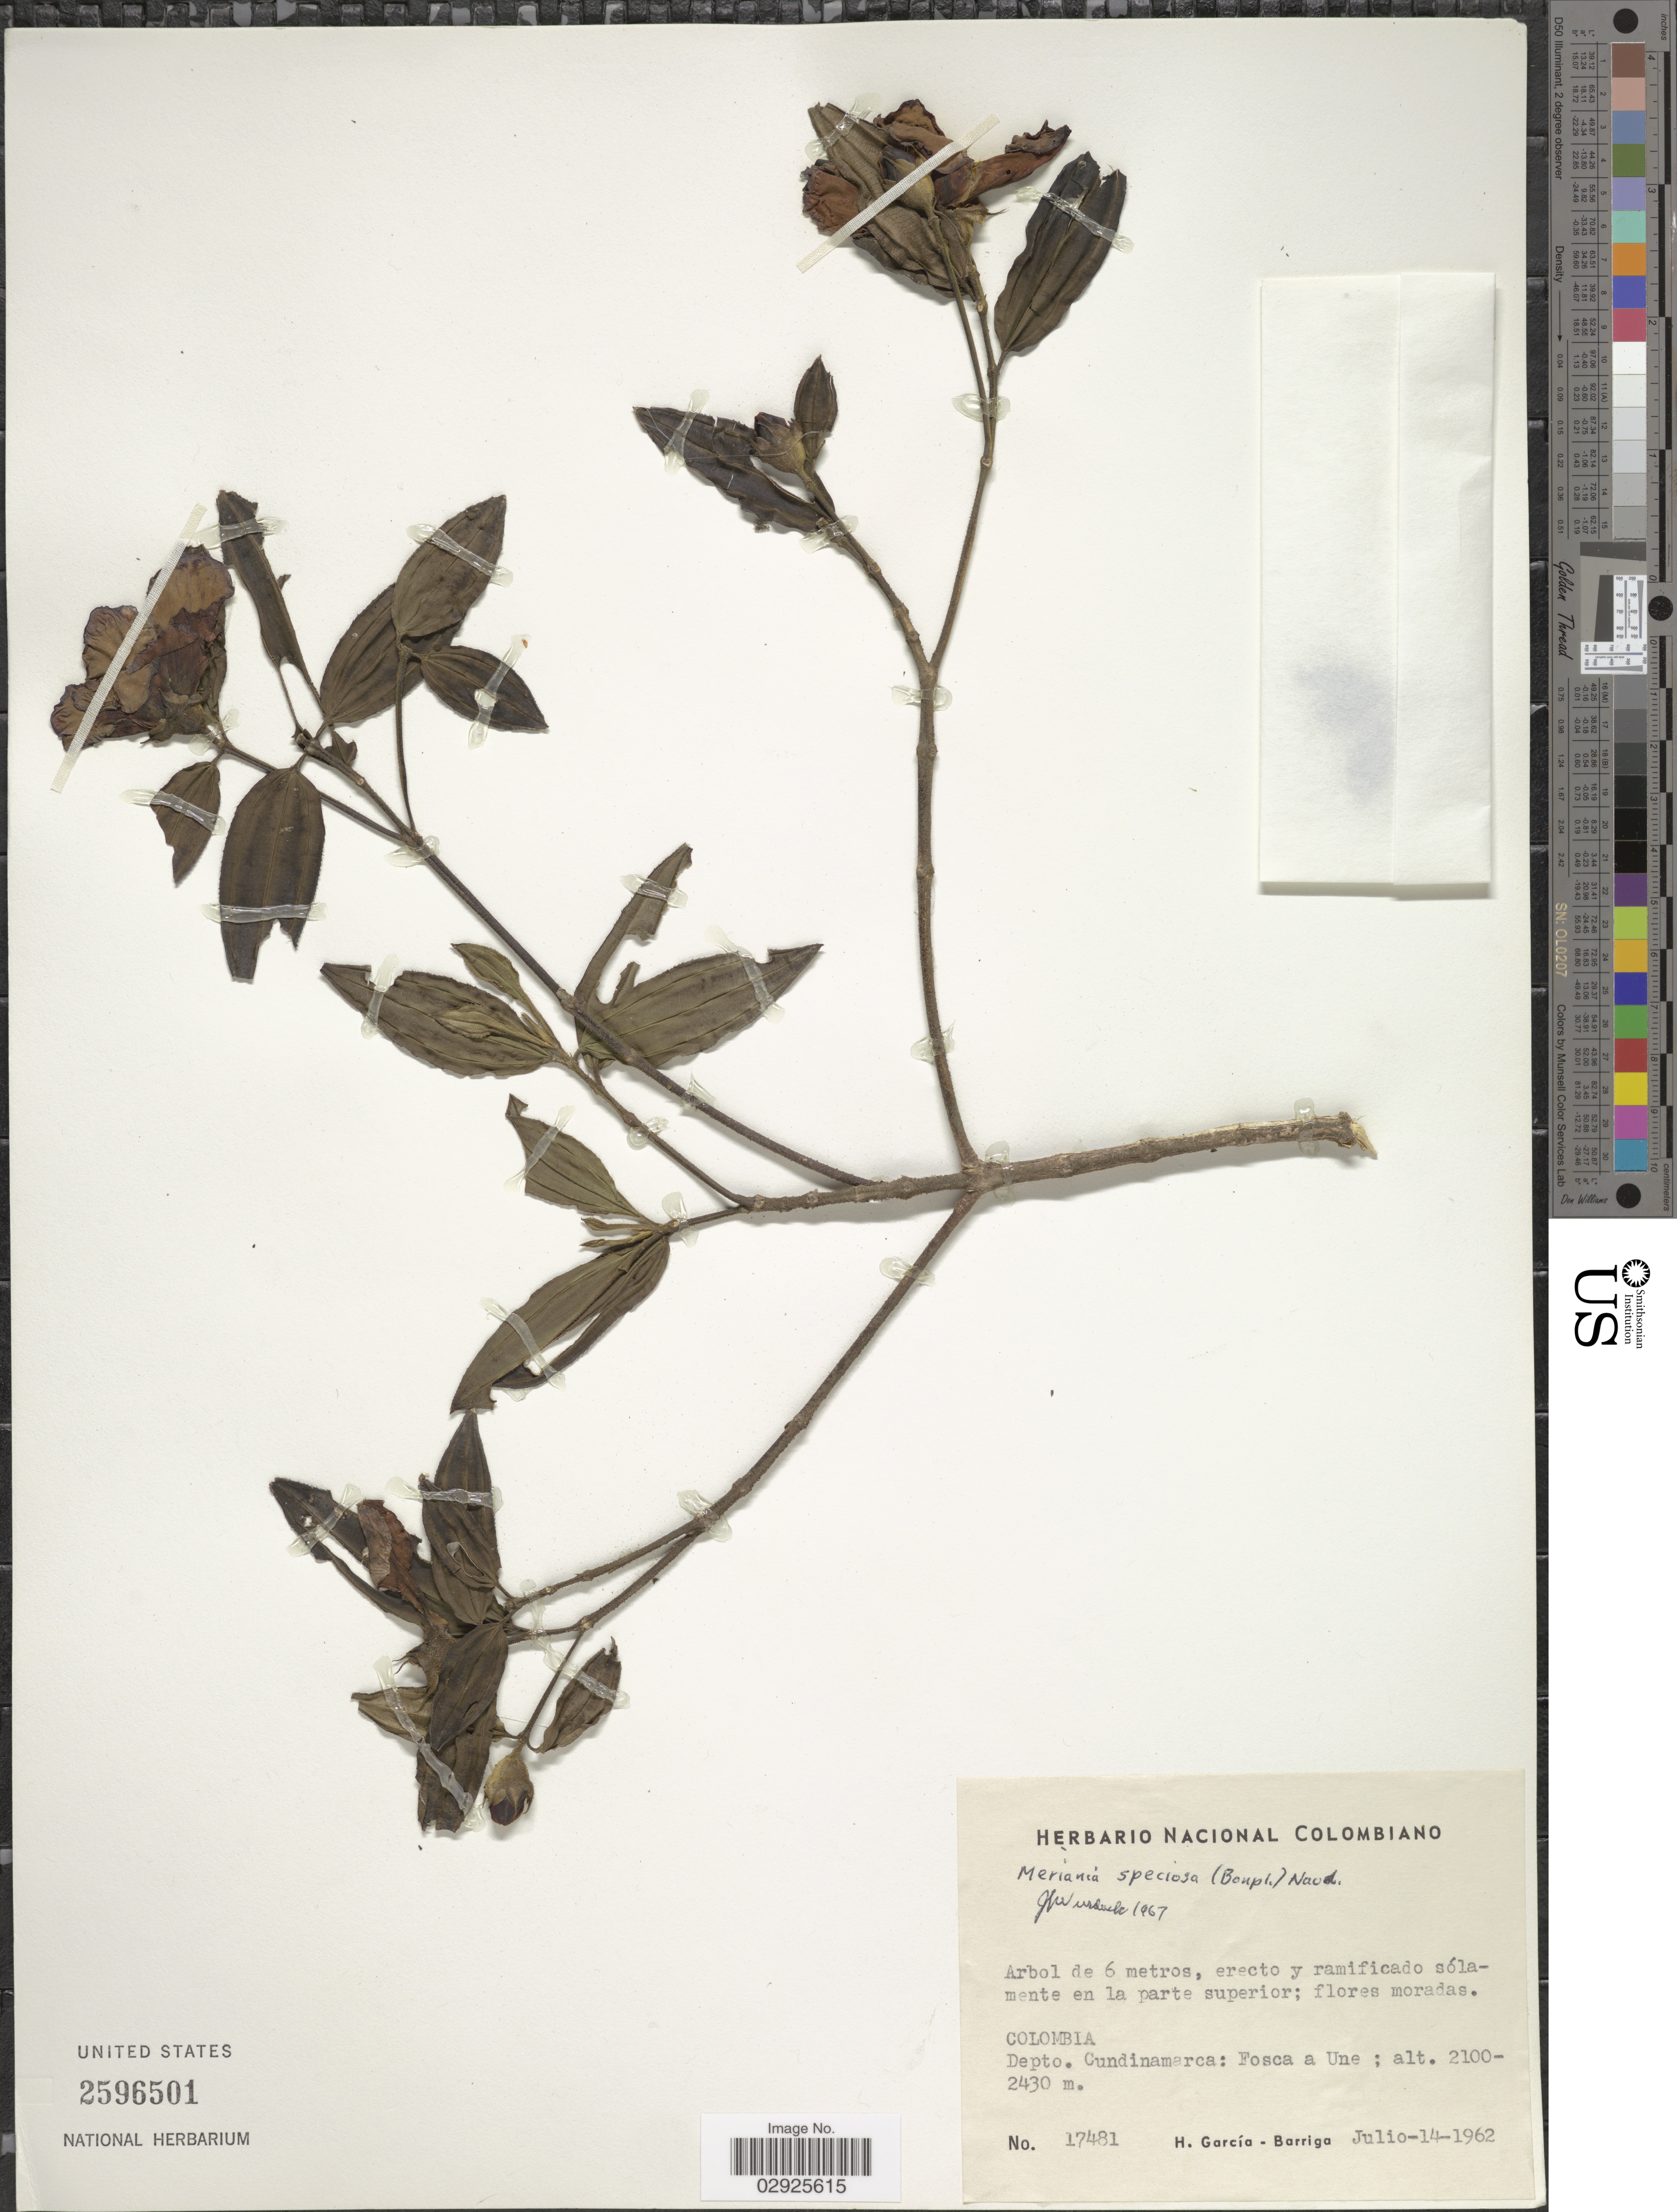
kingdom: Plantae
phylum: Tracheophyta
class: Magnoliopsida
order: Myrtales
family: Melastomataceae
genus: Meriania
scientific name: Meriania speciosa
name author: (Bonpl.) Naudin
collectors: H. García Barriga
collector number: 17481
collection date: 1962-07-14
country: Colombia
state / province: Cundinamarca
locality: Depto. Cundinamarca: Fosca a Une.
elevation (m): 2100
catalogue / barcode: US 2596501